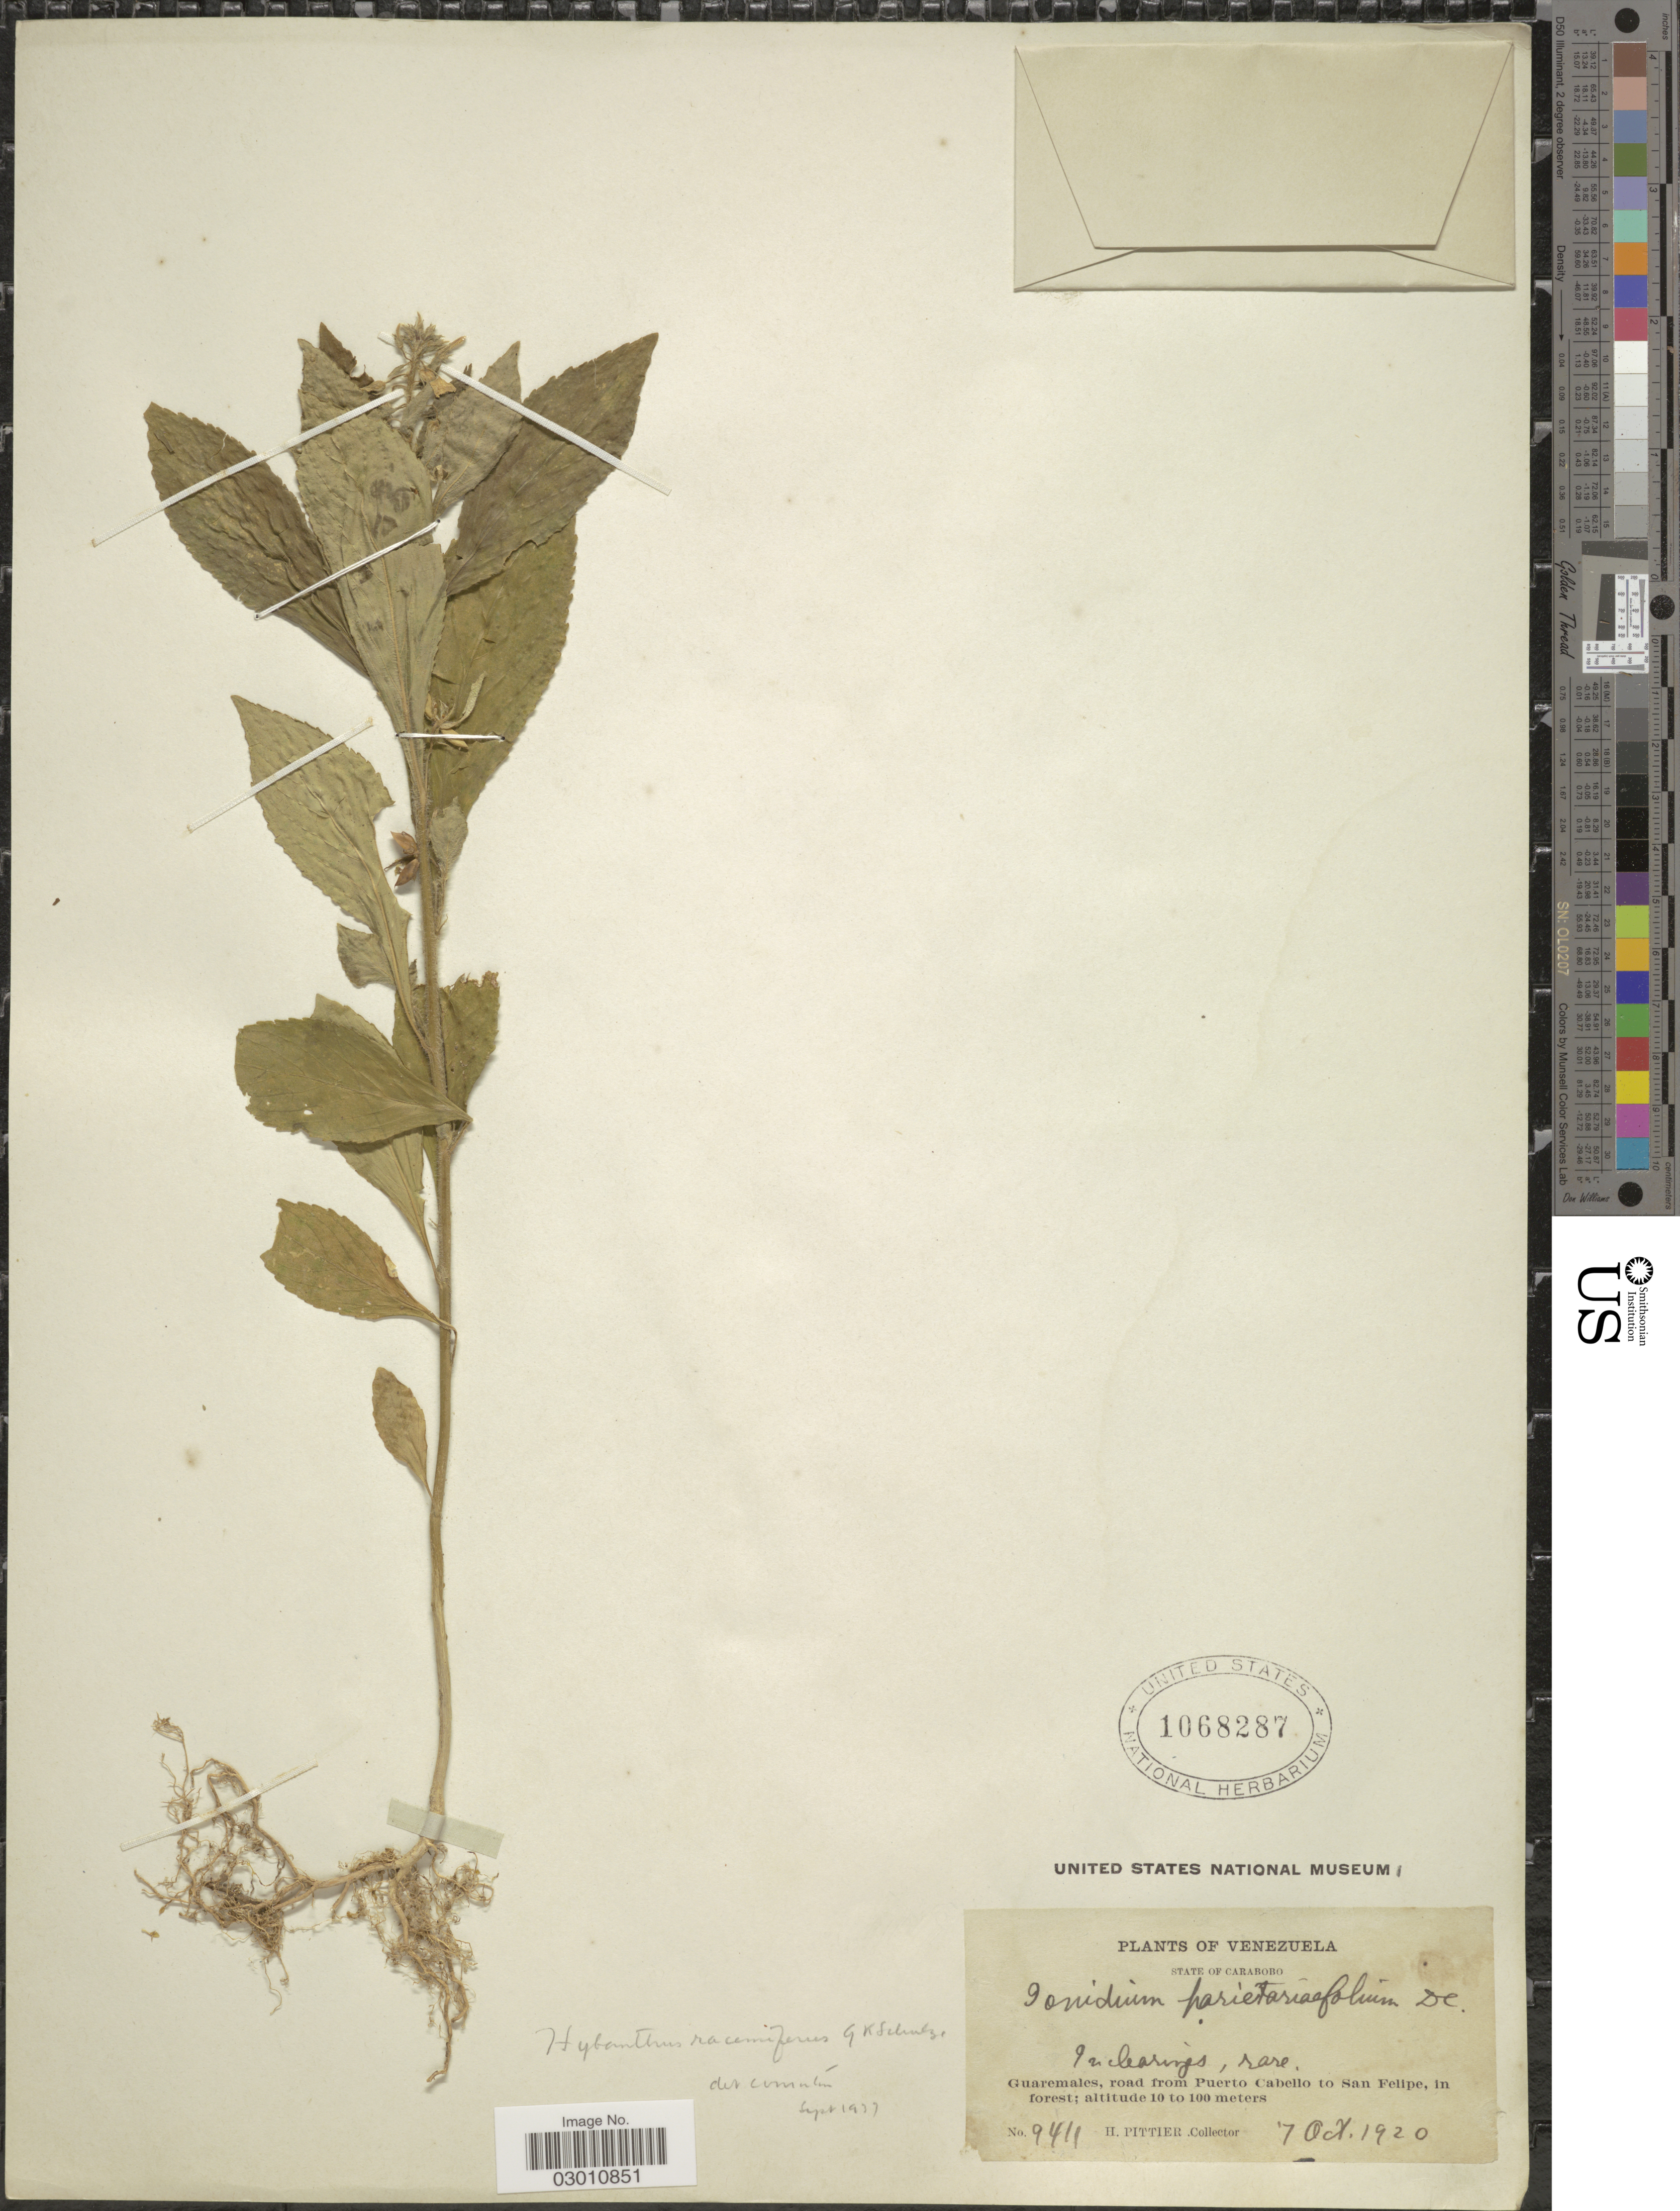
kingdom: Plantae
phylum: Tracheophyta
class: Magnoliopsida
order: Malpighiales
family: Violaceae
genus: Hybanthus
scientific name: Hybanthus racemiferus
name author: Schulze-Menz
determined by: Strong, Mark T., (BOT), Smithsonian Institution - National Museum of Natural History (UNITED STATES)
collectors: H. F. Pittier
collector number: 9411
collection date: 1920-10-07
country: Venezuela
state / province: Carabobo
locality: In clearings. Guaremales, road from Puerto Cabello to San Felipe.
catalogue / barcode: US 1068287